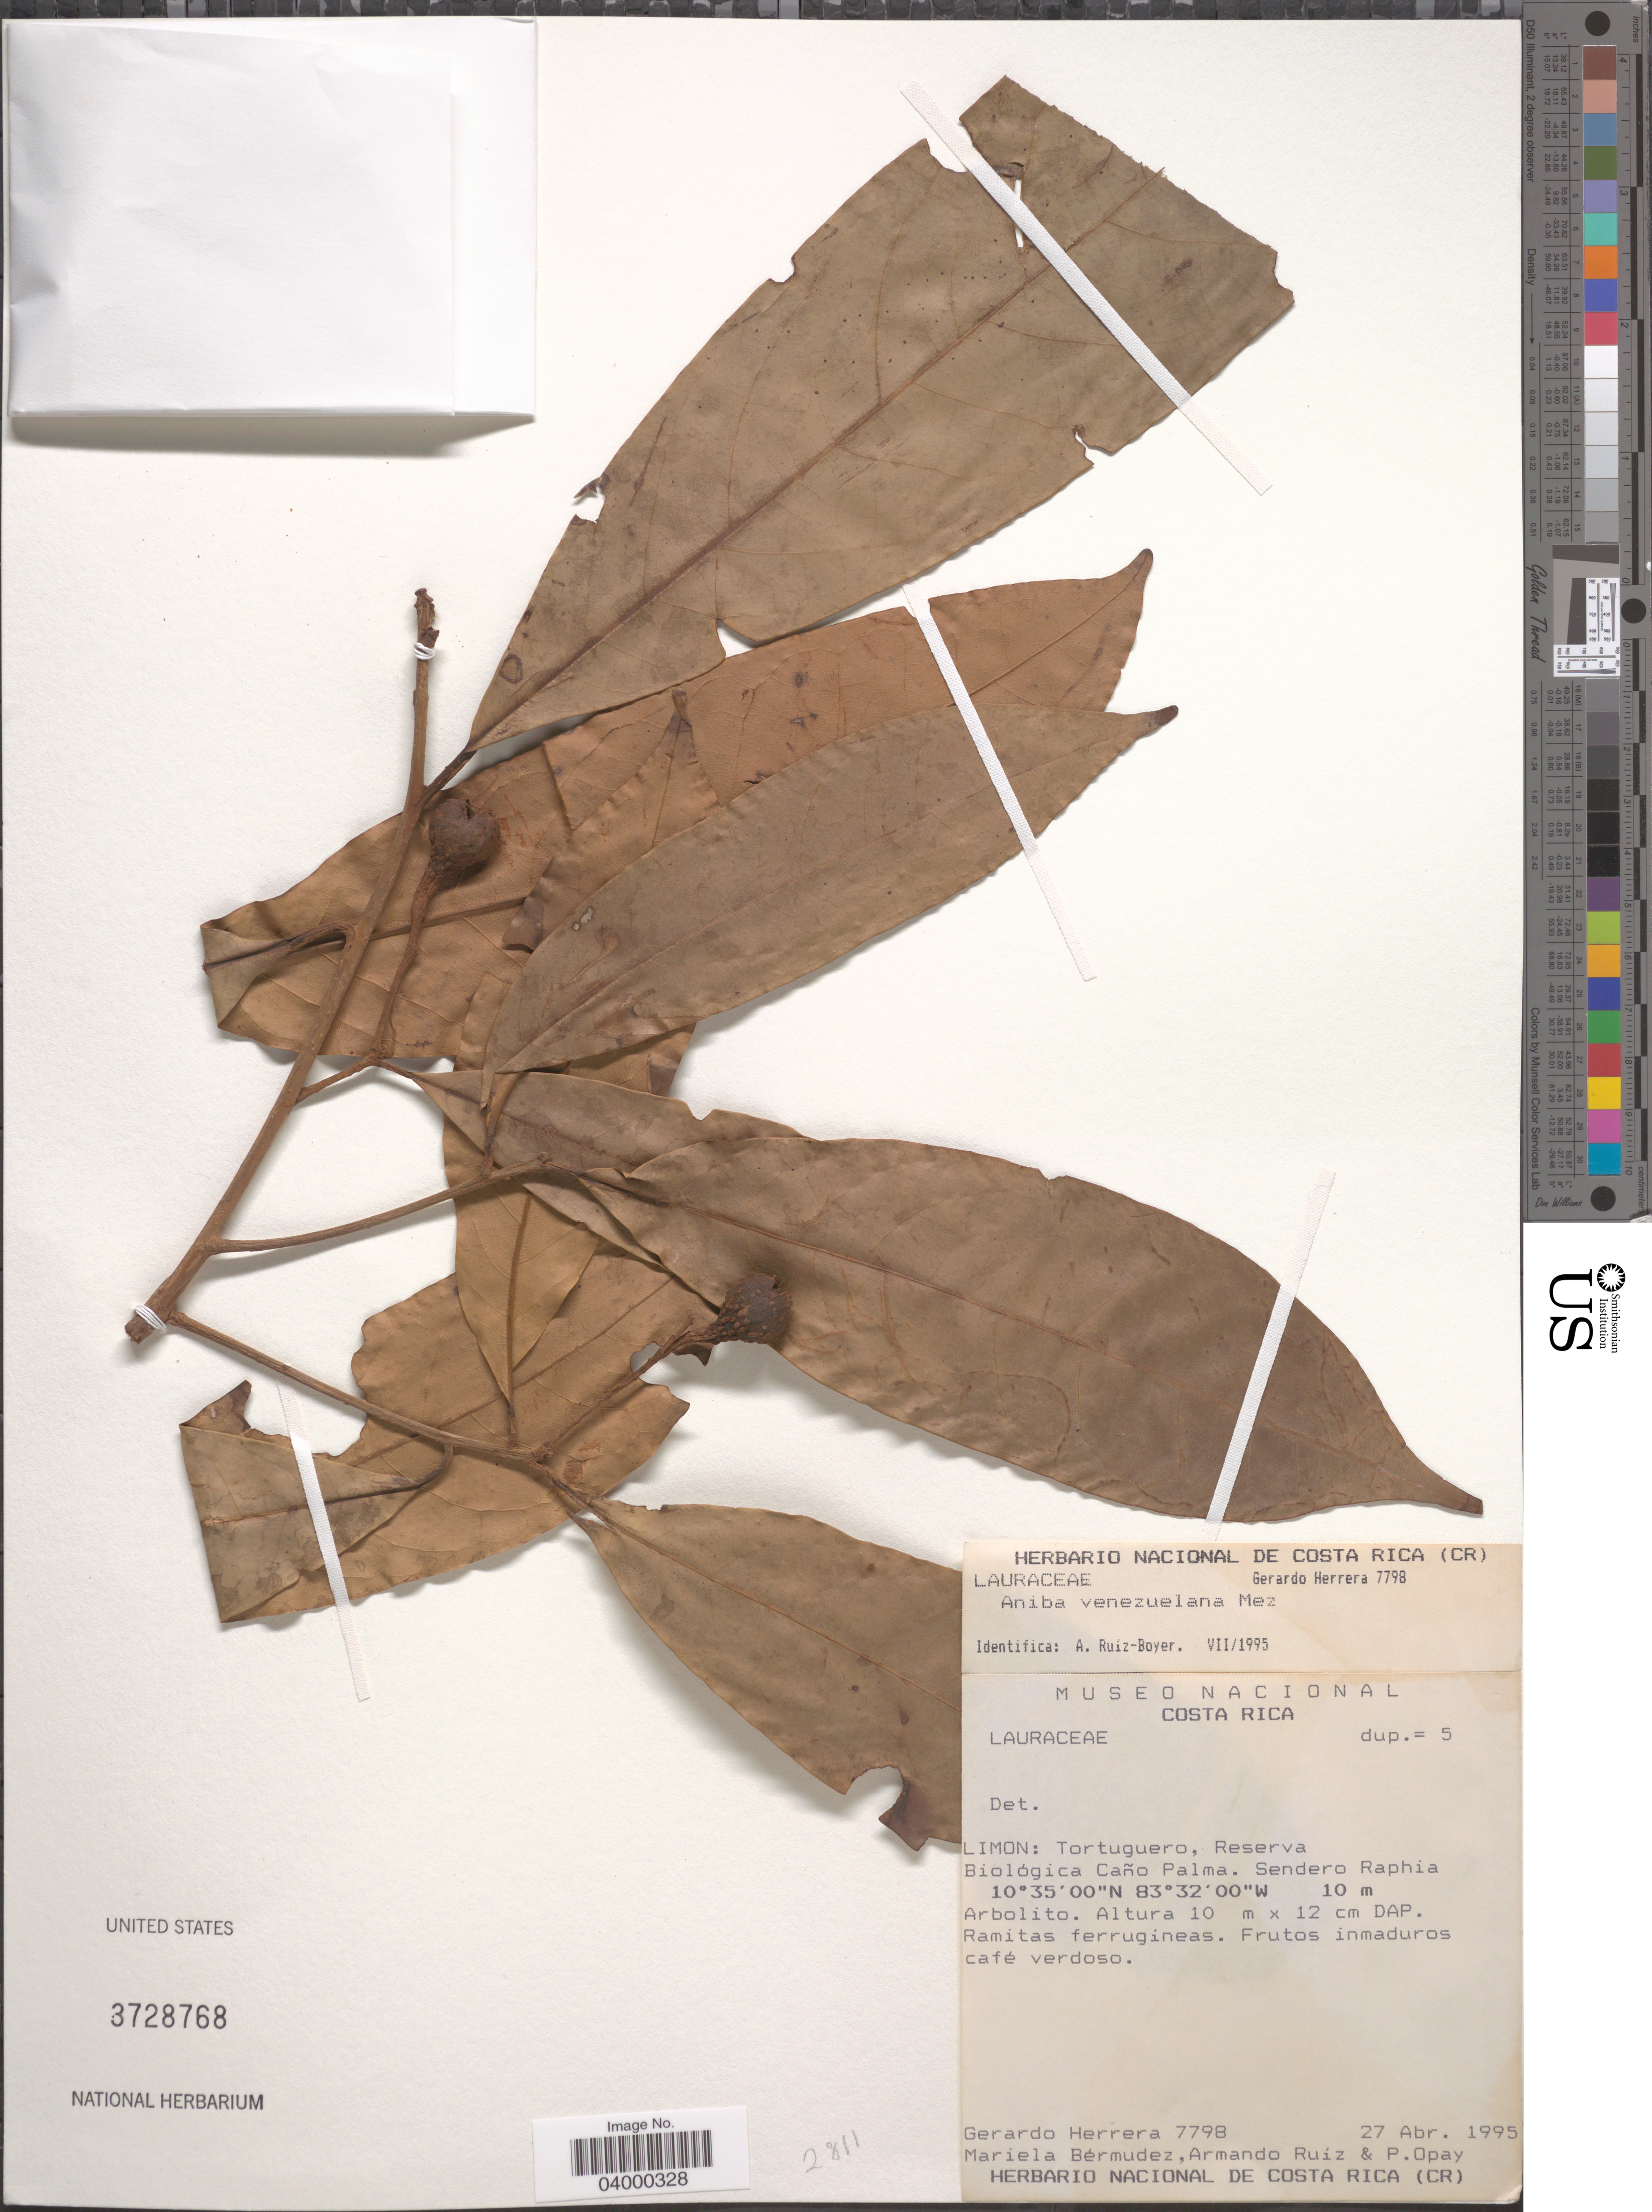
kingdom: Plantae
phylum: Tracheophyta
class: Magnoliopsida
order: Laurales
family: Lauraceae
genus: Aniba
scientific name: Aniba venezuelana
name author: Mez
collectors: G. Herrera, M. Bérmudez, A. Ruiz & P. Opay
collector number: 7798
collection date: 1995-04-27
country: Costa Rica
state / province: Limón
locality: Tortuguero, Reserva Biológica Caño Palma. Sendero Raphia.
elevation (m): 10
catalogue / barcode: US 3728768